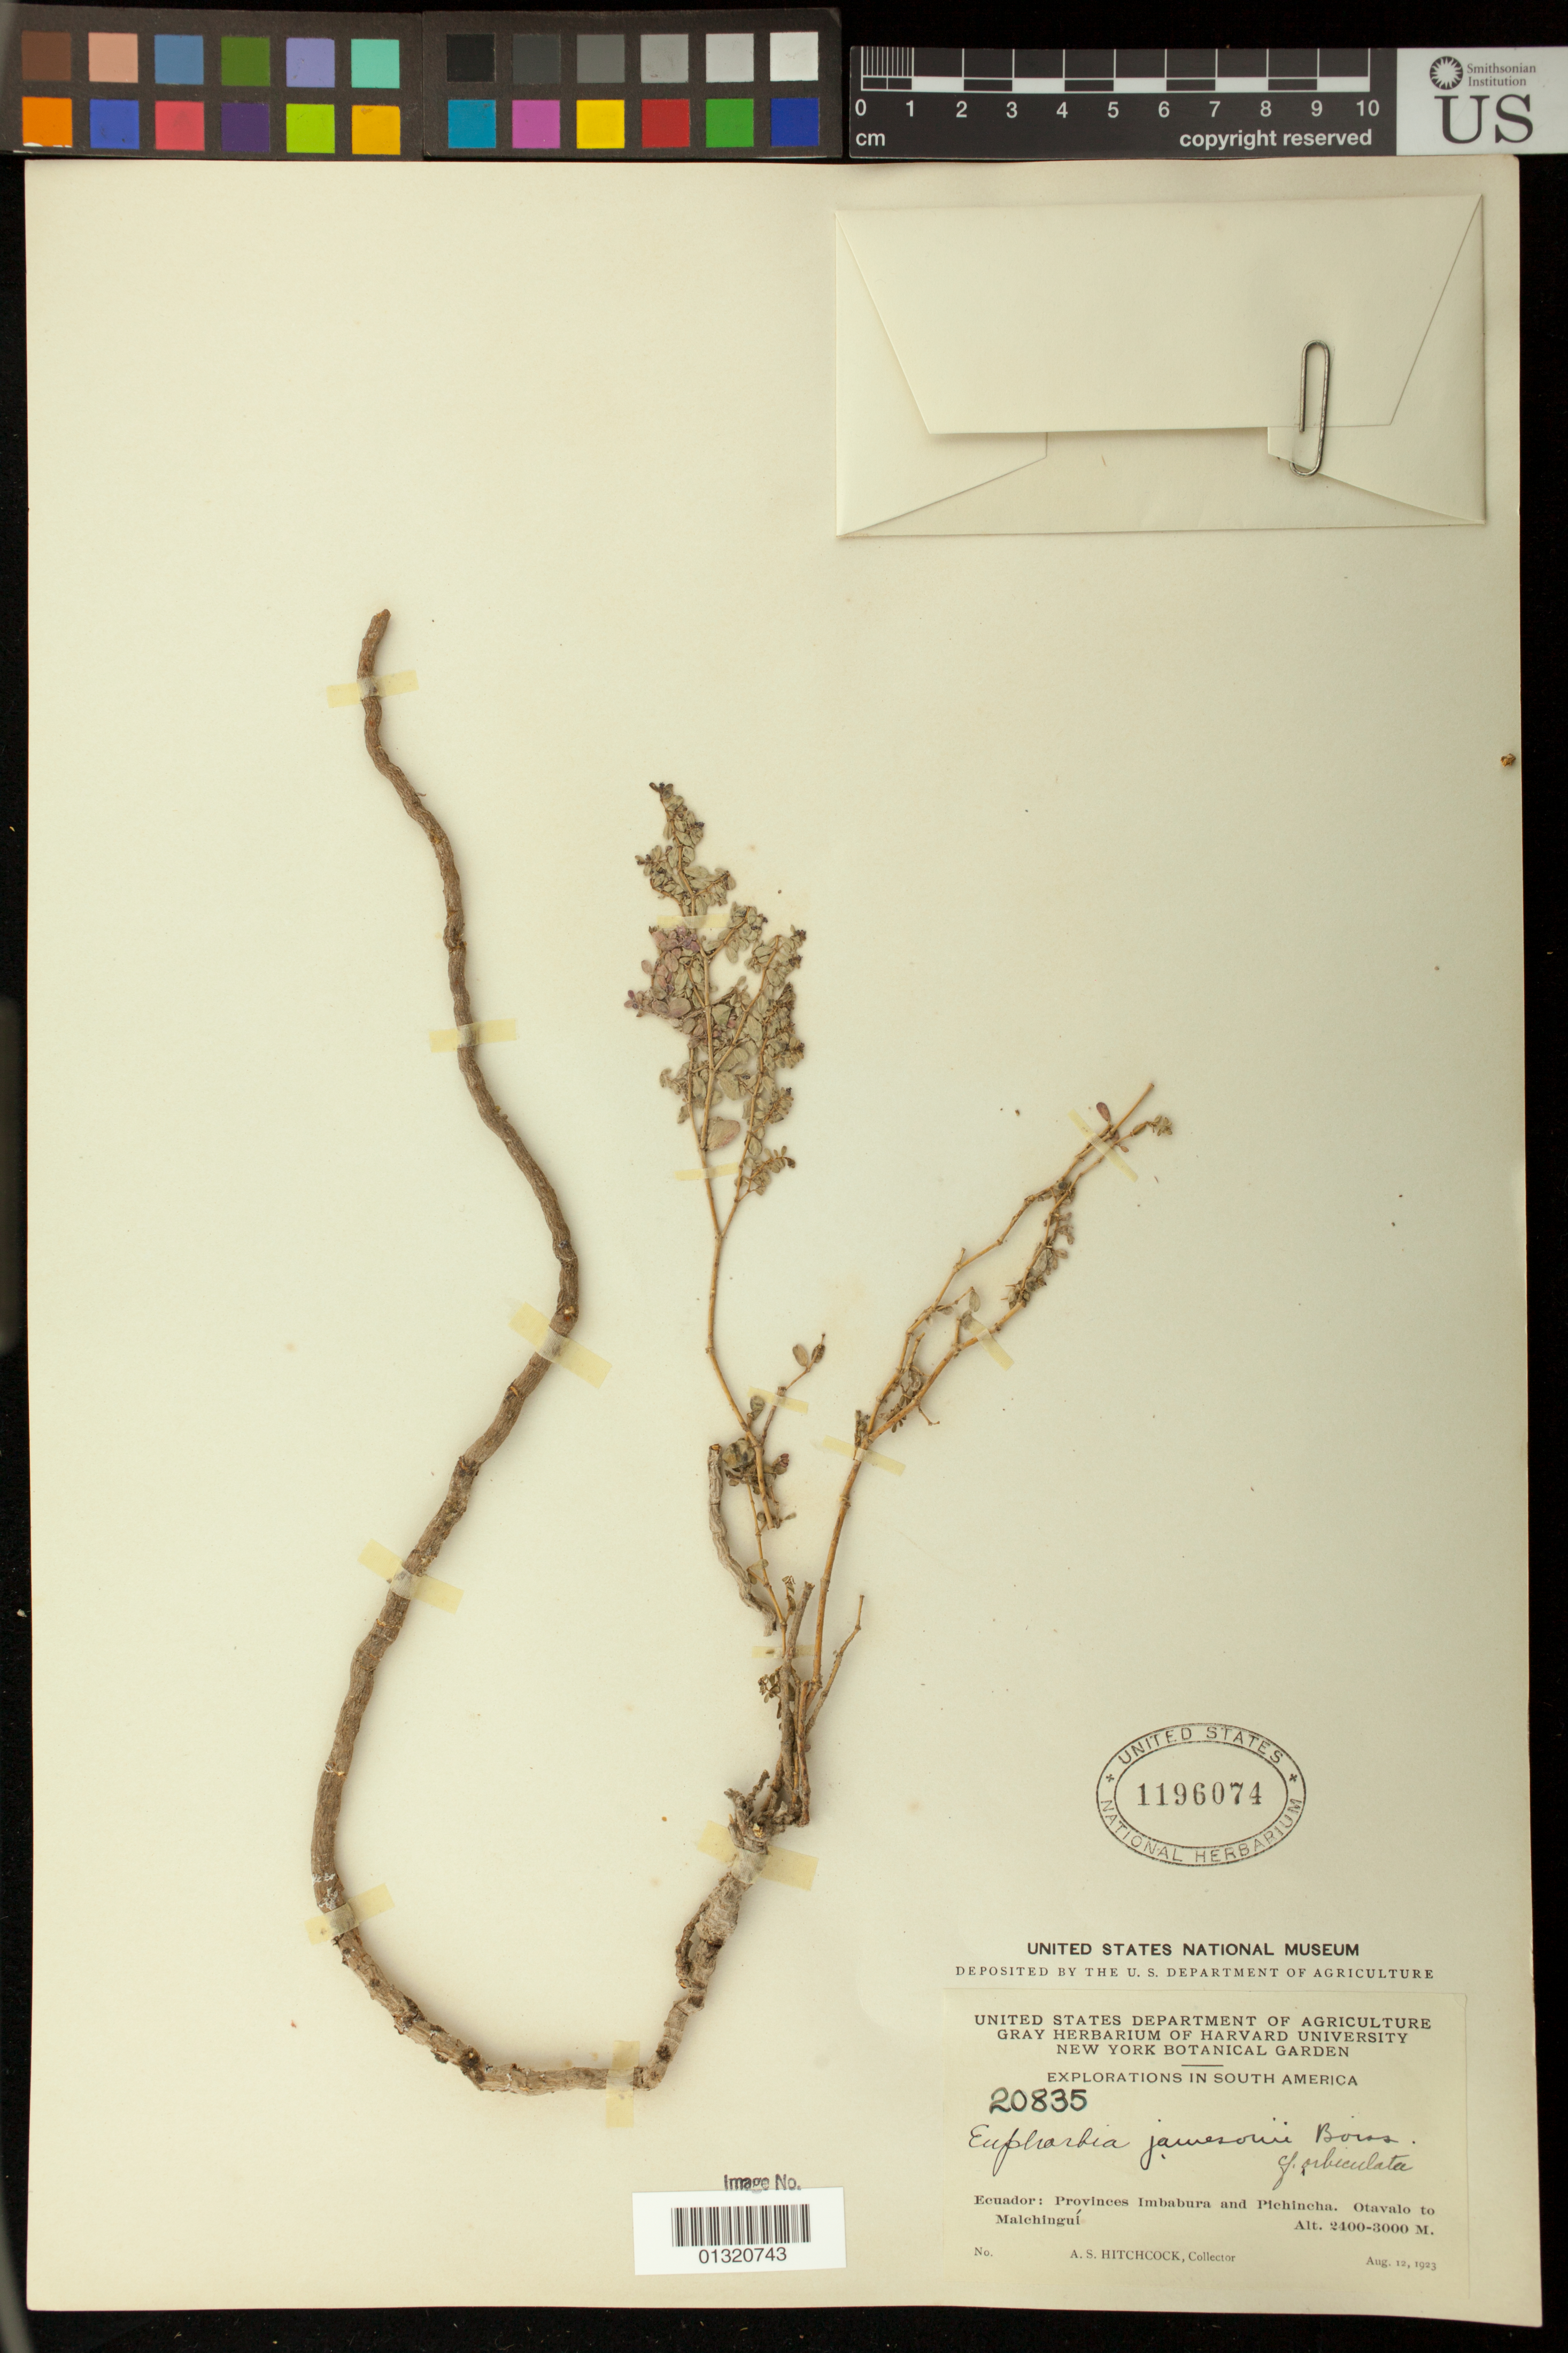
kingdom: Plantae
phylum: Tracheophyta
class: Magnoliopsida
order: Malpighiales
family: Euphorbiaceae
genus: Euphorbia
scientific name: Euphorbia jamesonii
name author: Boiss.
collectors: A. S. Hitchcock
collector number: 20835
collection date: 1923-08-12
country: Ecuador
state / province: Imbabura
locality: Ecuador: Provinces Imbabura and Pichincha. Otavalo to Malchingui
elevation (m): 2400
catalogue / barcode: US 1196074